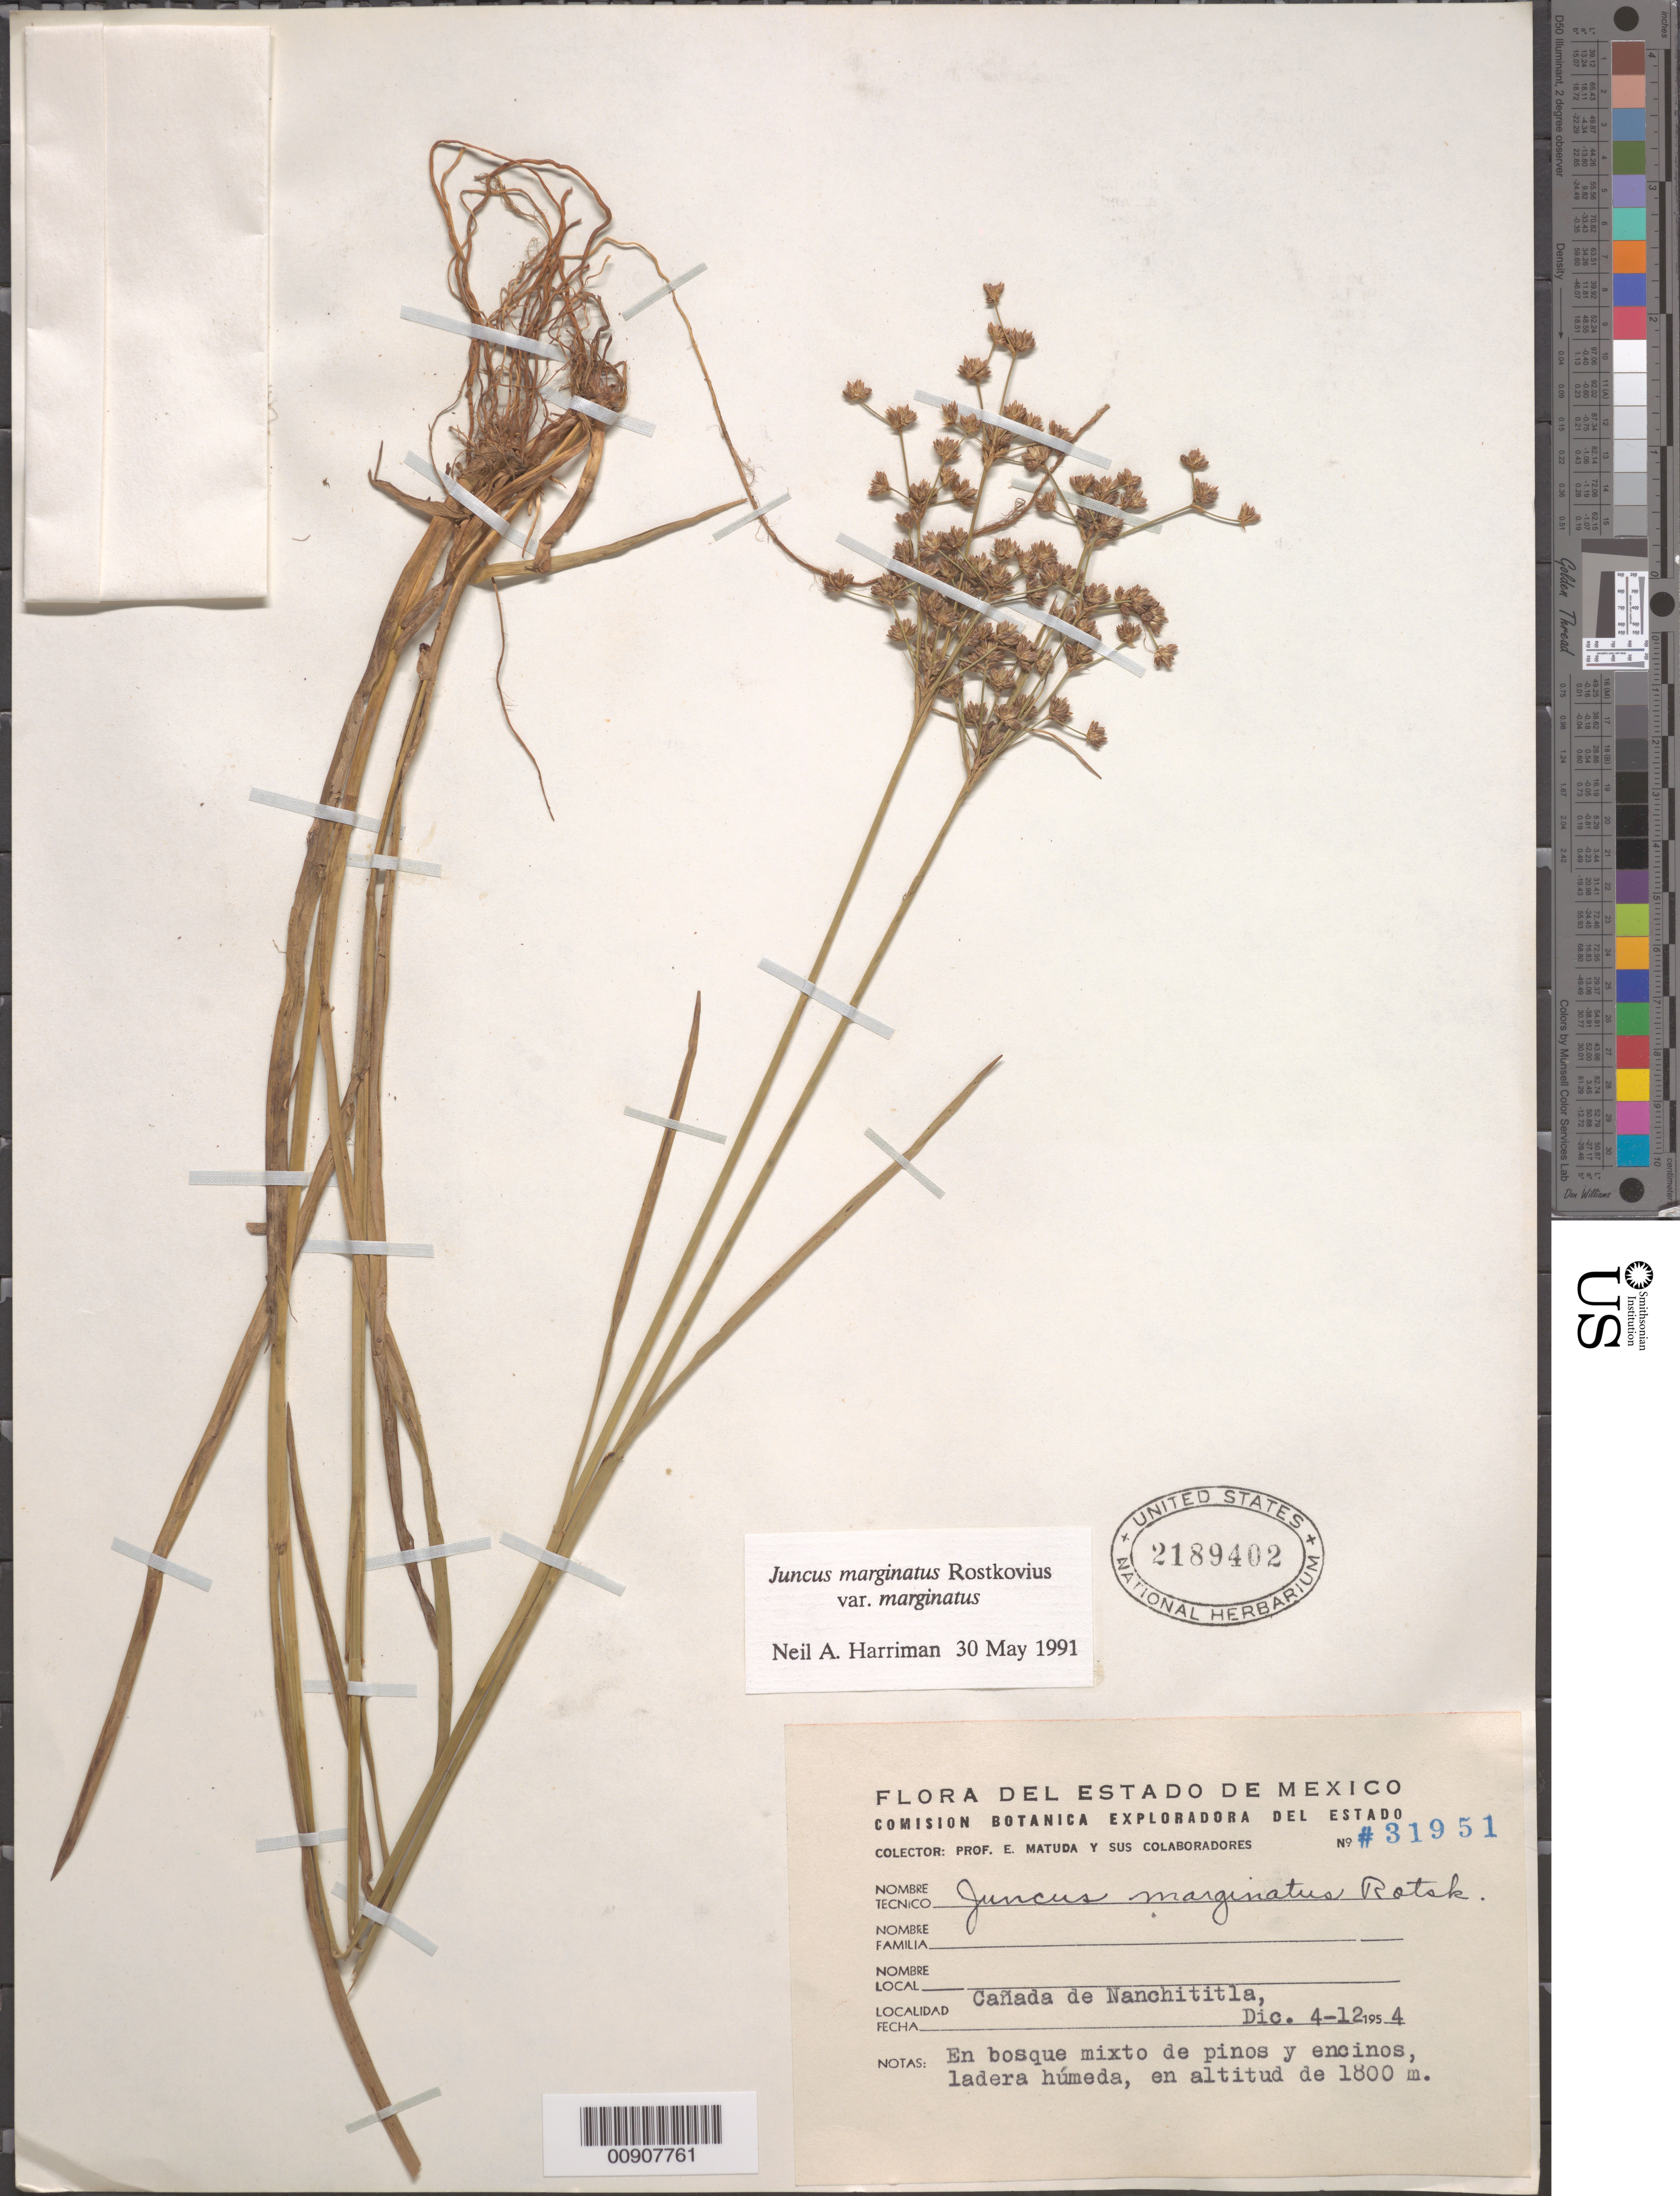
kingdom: Plantae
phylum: Tracheophyta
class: Liliopsida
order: Poales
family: Juncaceae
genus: Juncus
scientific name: Juncus marginatus var. marginatus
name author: Rostk.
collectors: E. Matuda & et al.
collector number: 31951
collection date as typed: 04 Dec 1954 to 12 Dec 1954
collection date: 1954-12-04/1954-12-12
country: Mexico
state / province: México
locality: Cañada de Nanchititla, Estado de México.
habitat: En bosque mixto de pinos y encinos, ladera húmeda.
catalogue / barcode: US 2189402